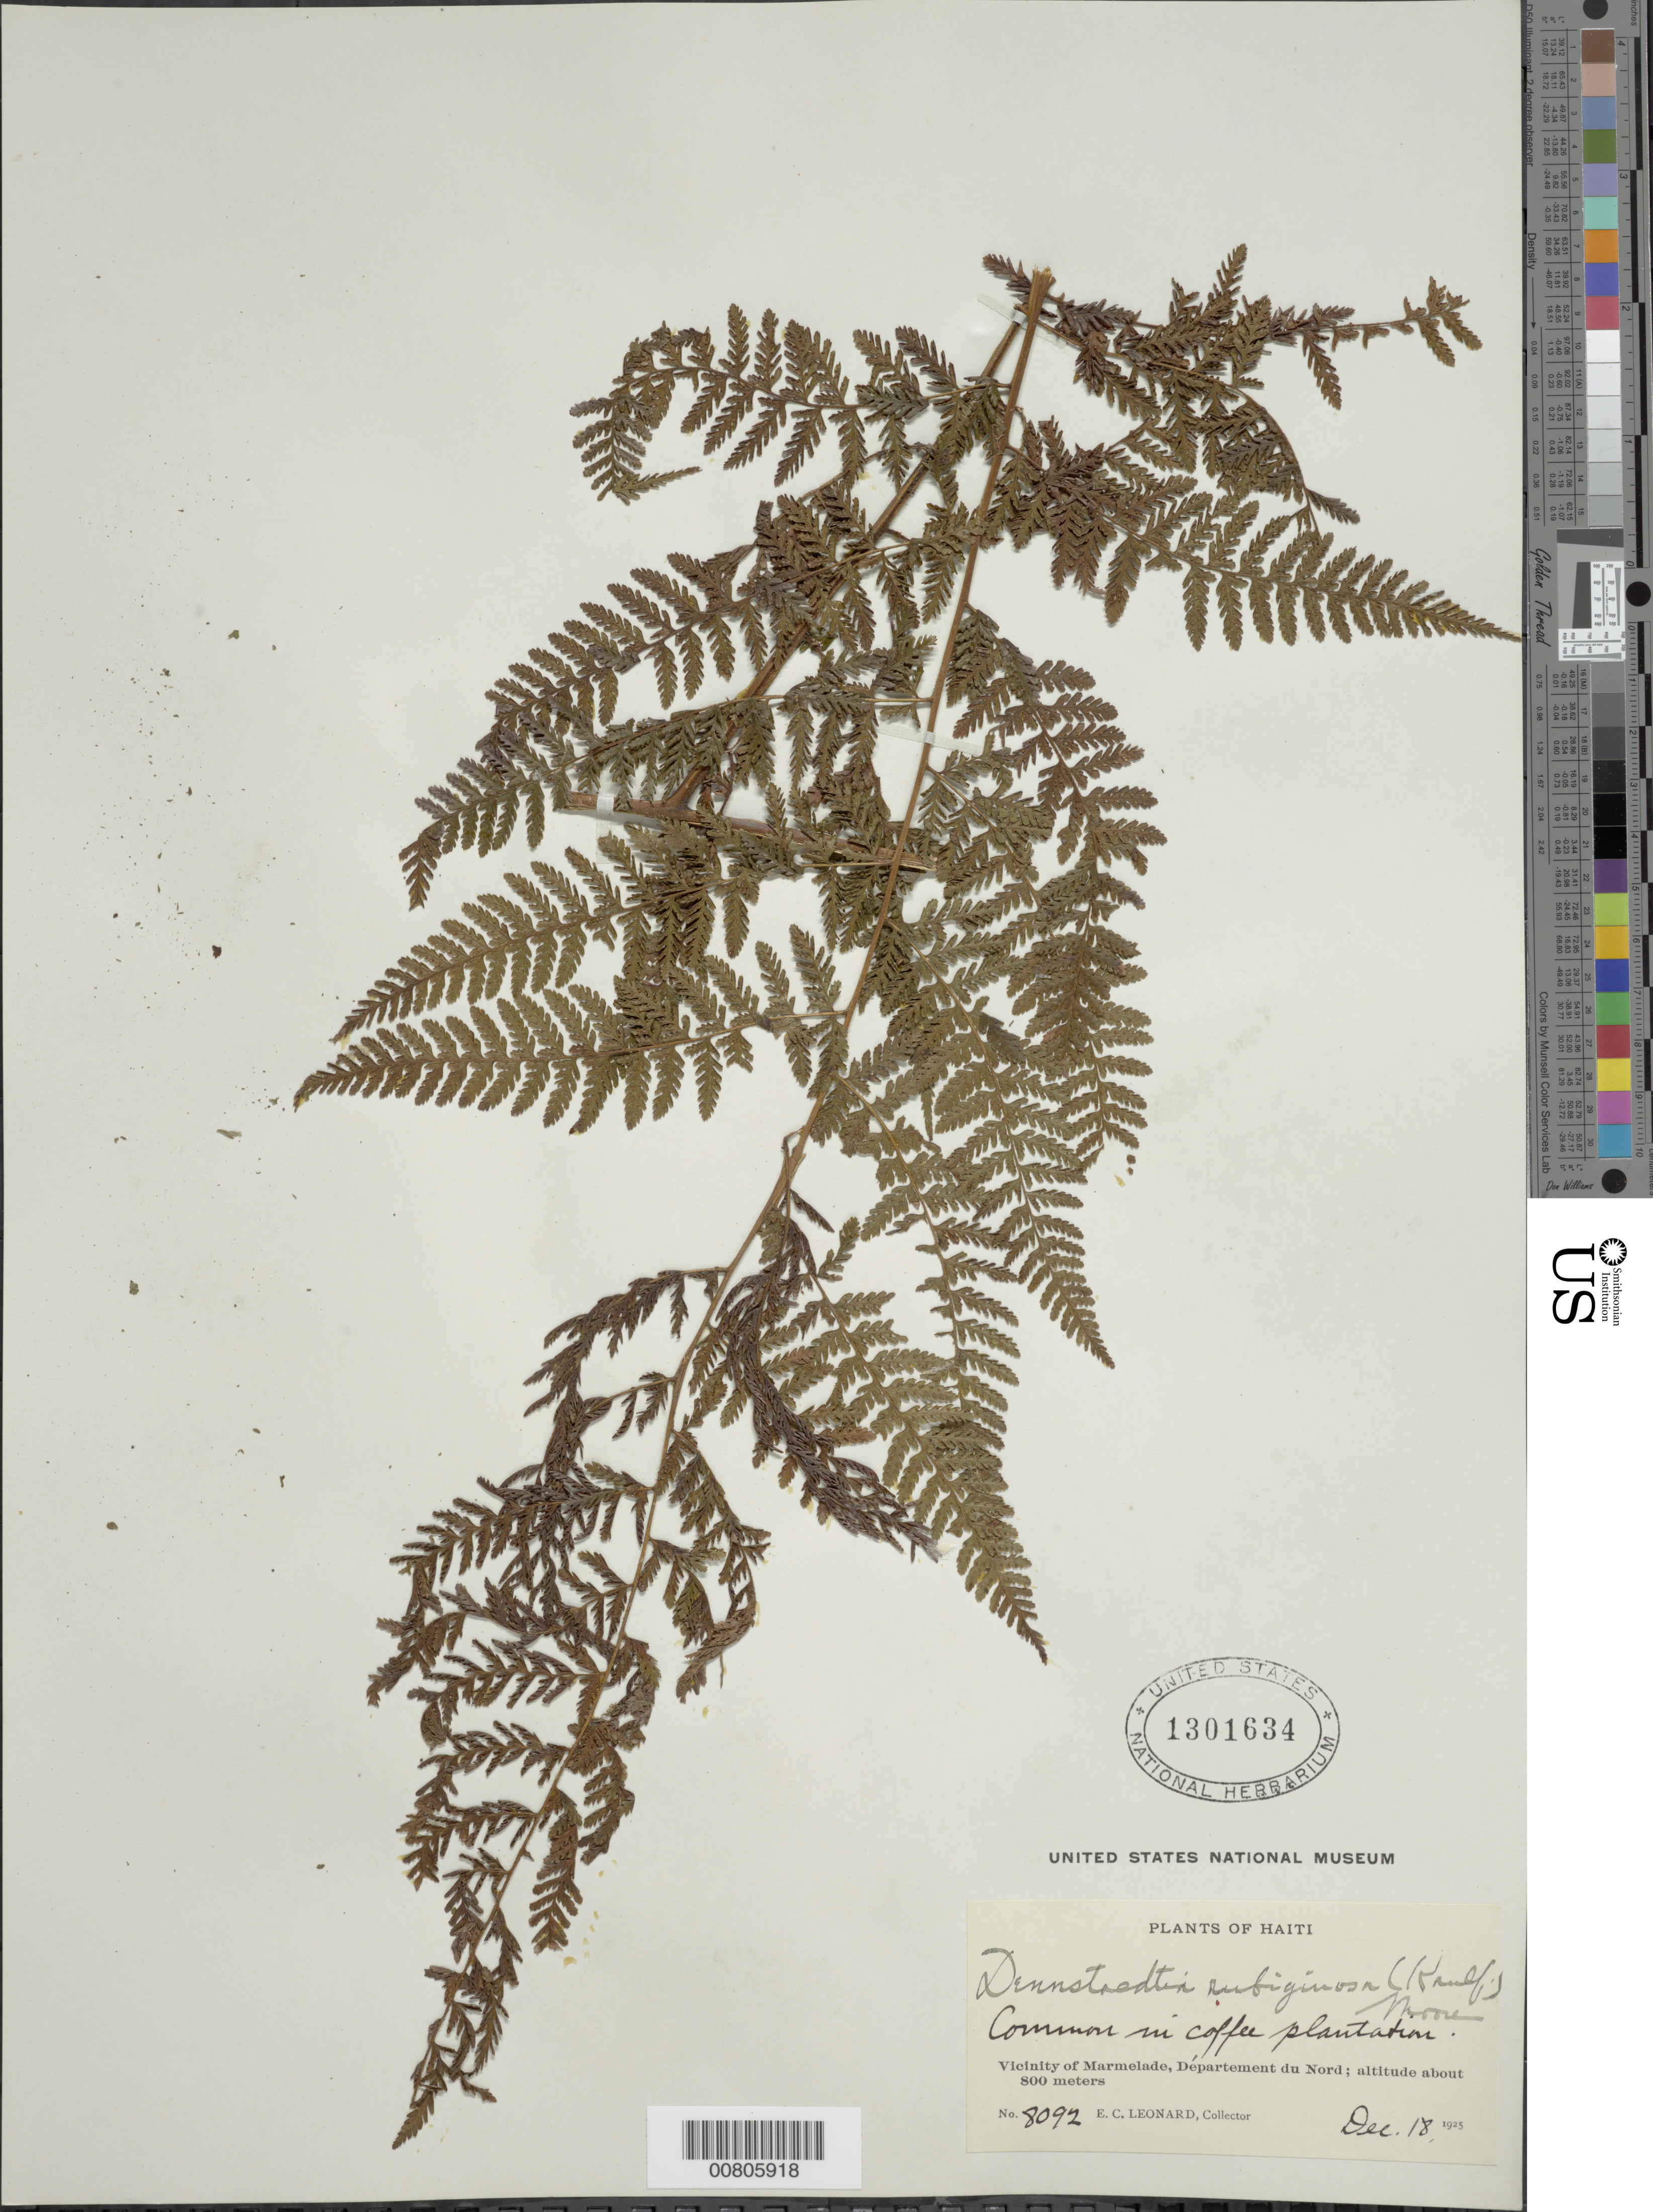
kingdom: Plantae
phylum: Tracheophyta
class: Polypodiopsida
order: Polypodiales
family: Dennstaedtiaceae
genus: Dennstaedtia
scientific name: Dennstaedtia cicutaria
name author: (Sw.) T. Moore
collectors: E. C. Leonard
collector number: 8092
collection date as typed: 19 Dec 1925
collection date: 1925-12-19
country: Haiti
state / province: Nord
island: Hispaniola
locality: Marmelade vicinity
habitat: Coffee plantation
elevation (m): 800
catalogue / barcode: US 1301634